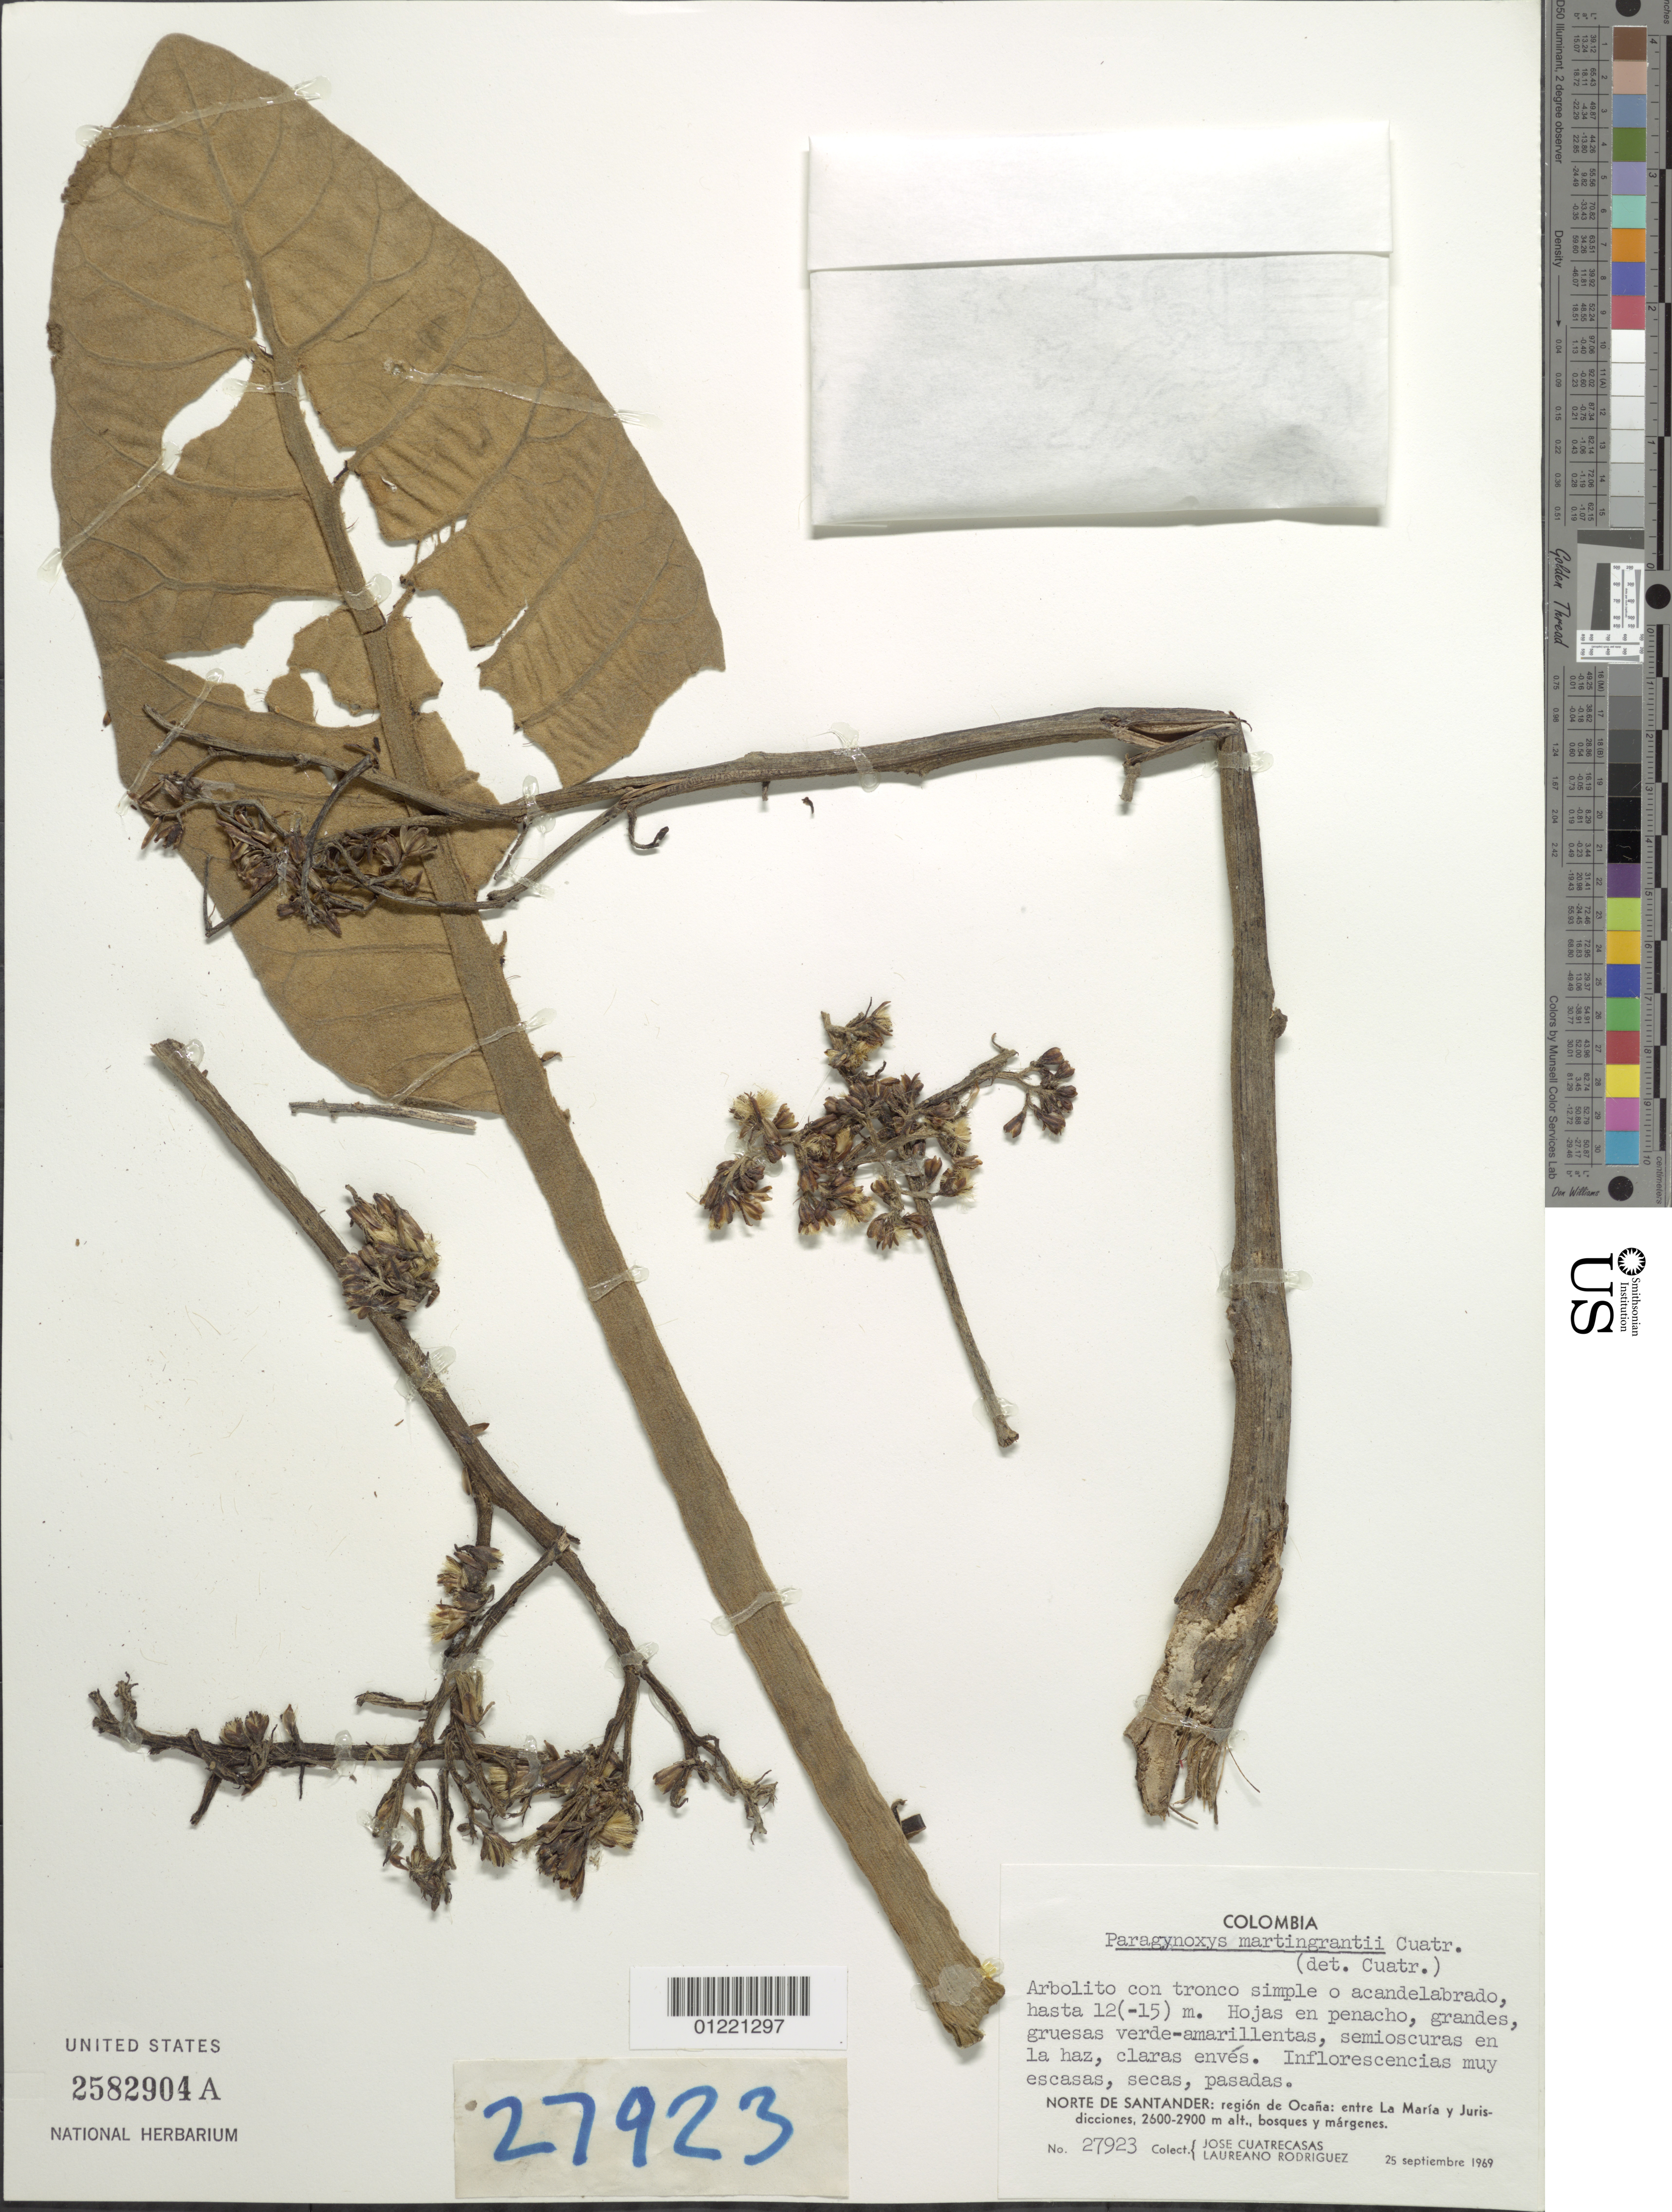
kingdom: Plantae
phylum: Tracheophyta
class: Magnoliopsida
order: Asterales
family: Asteraceae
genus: Paragynoxys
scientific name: Paragynoxys martingrantii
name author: Cuatrec.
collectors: J. Cuatrecasas & L. Rodriguez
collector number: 27923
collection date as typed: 25 Sep 1969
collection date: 1969-09-25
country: Colombia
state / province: Norte de Santander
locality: Región de Ocaña, entre la Maria y Jurisdicciones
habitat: bosques y márgenes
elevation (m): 2600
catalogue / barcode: US 2582904A